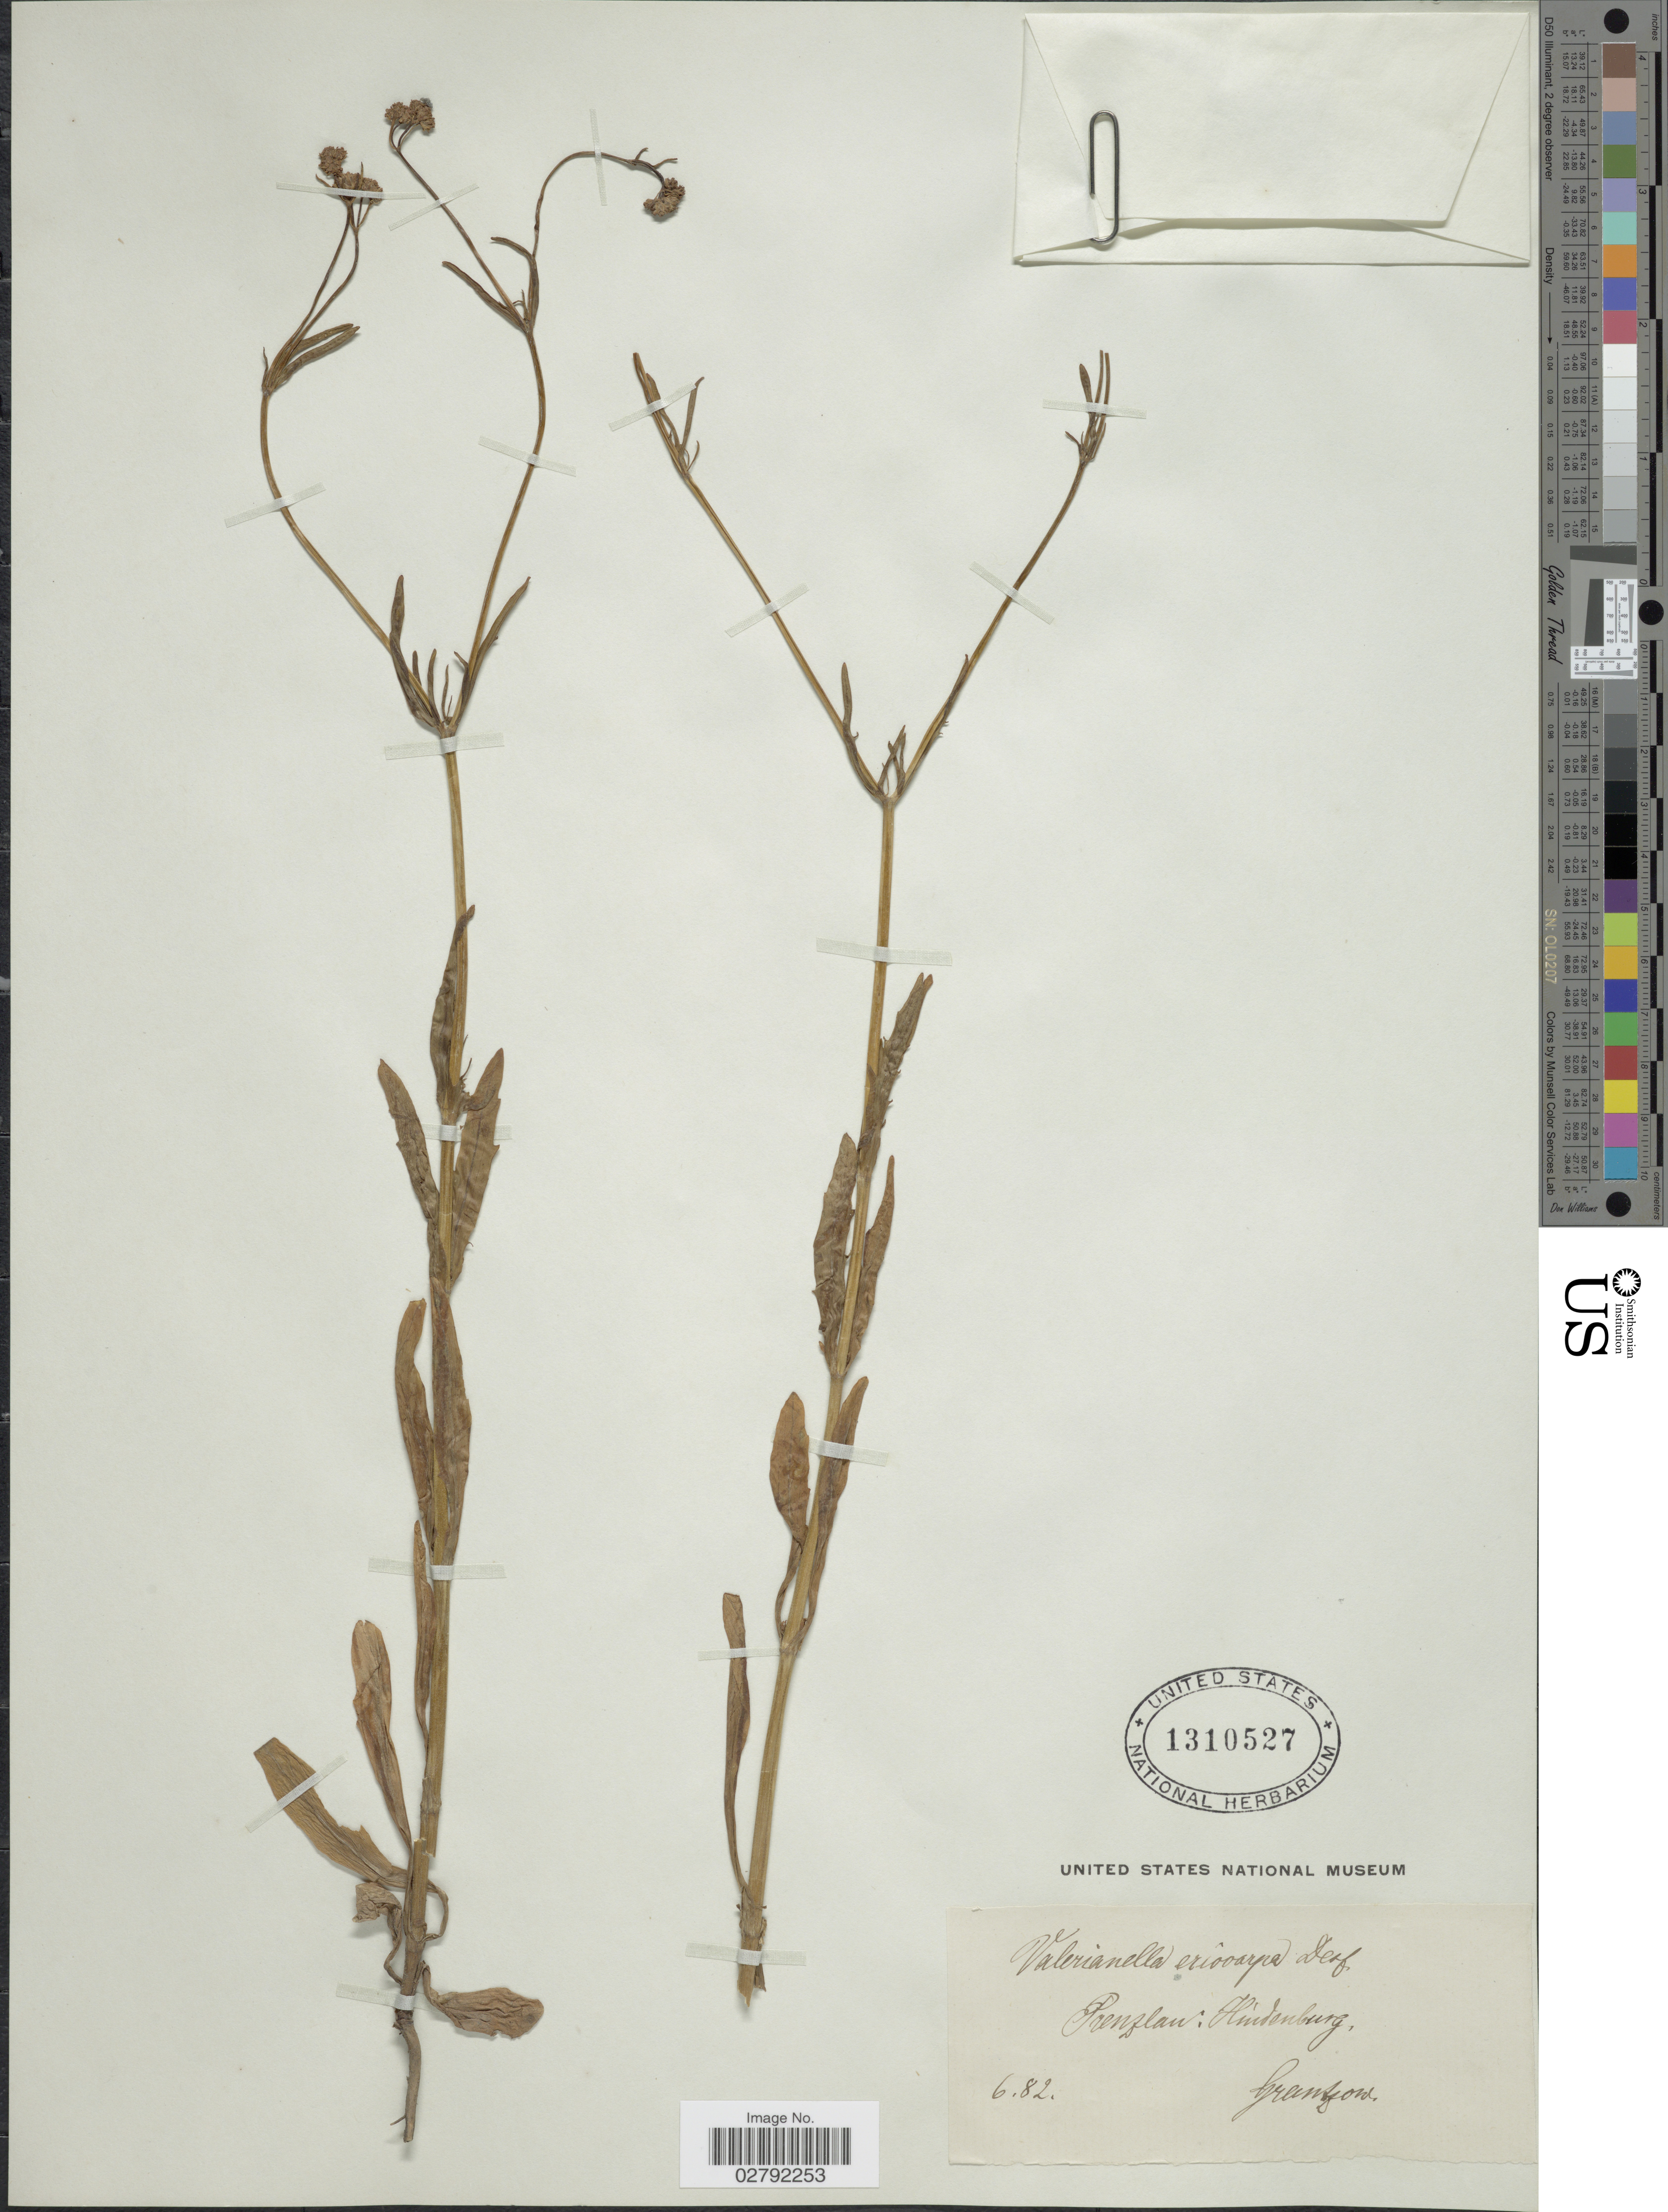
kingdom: Plantae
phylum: Tracheophyta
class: Magnoliopsida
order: Dipsacales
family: Caprifoliaceae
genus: Valerianella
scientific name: Valerianella eriocarpa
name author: Desv.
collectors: Grantzow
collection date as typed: Transcribed d/m/y: /6/82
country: Germany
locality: Prenzlau: Hindenburg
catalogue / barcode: US 1310527